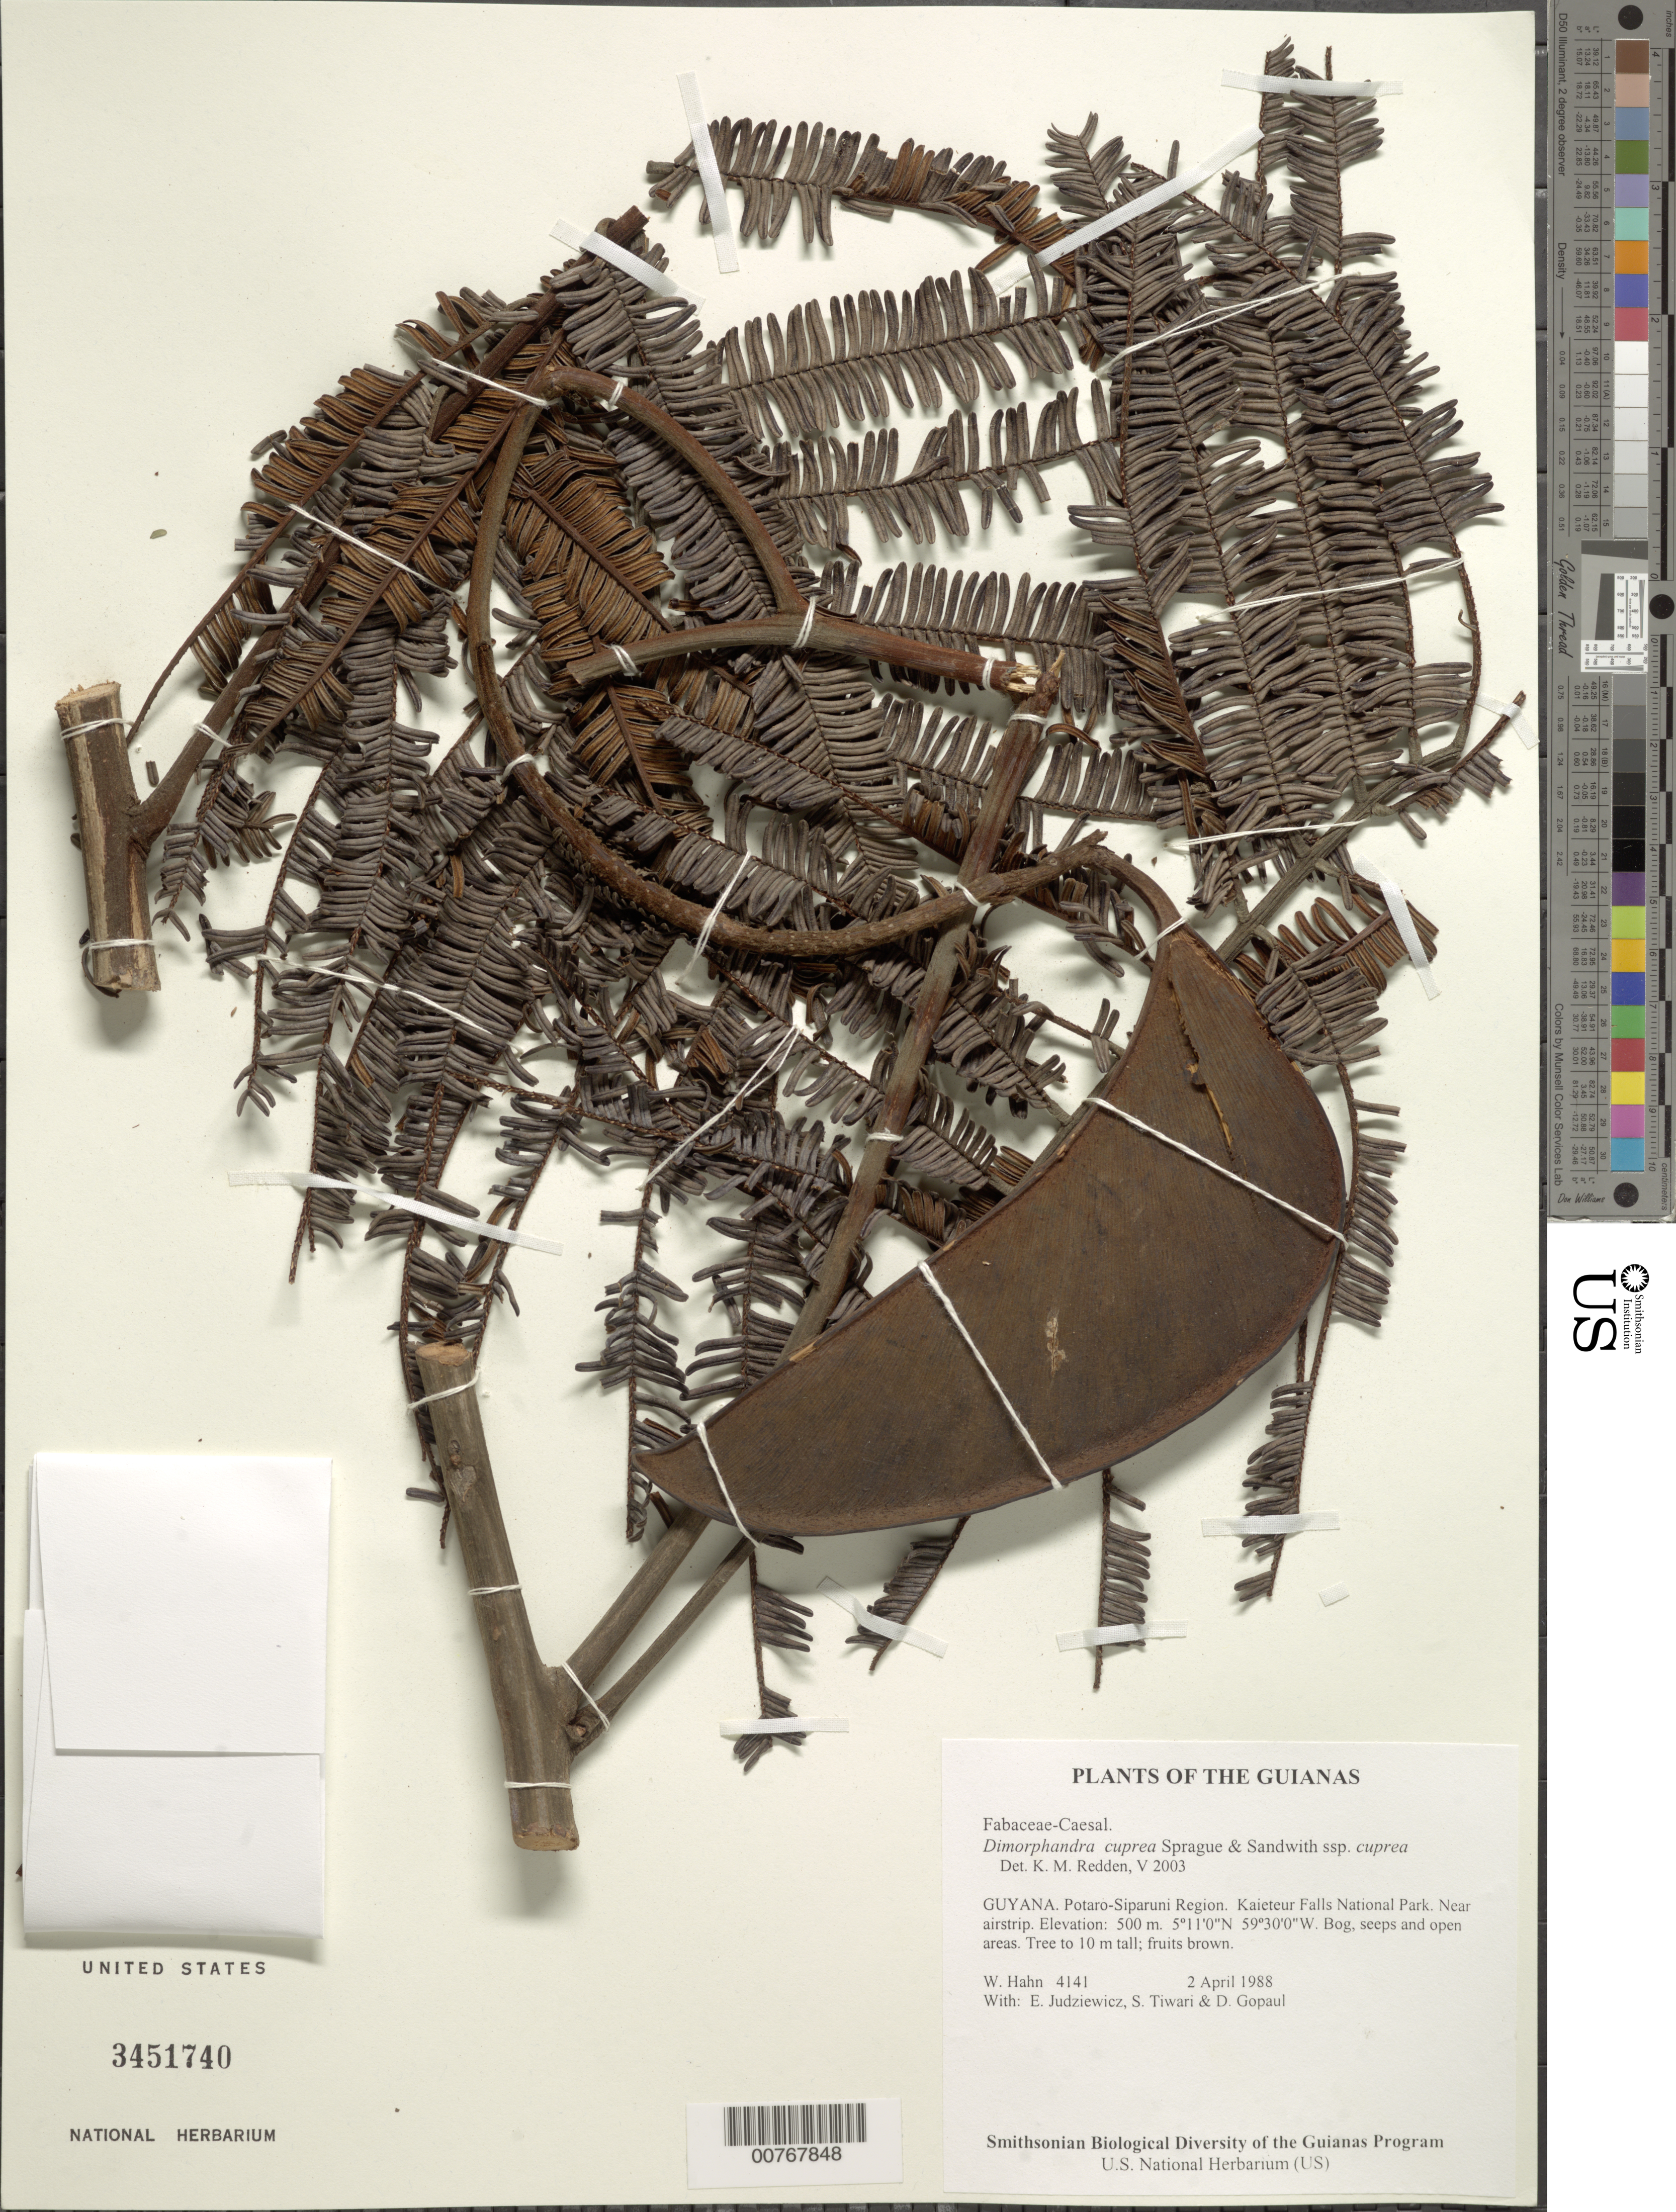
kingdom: Plantae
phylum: Tracheophyta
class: Magnoliopsida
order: Fabales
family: Fabaceae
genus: Dimorphandra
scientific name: Dimorphandra cuprea subsp. cuprea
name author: Sprague & Sandwith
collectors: W. Hahn, E. J. Judziewicz, S. Tiwari & D. Gopaul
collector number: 4141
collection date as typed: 2 April 1988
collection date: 1988-04-02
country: Guyana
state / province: Potaro-Siparuni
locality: Kaieteur Falls National Park. Near airstrip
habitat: Bog, seeps and open areas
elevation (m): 500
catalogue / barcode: US 3451740